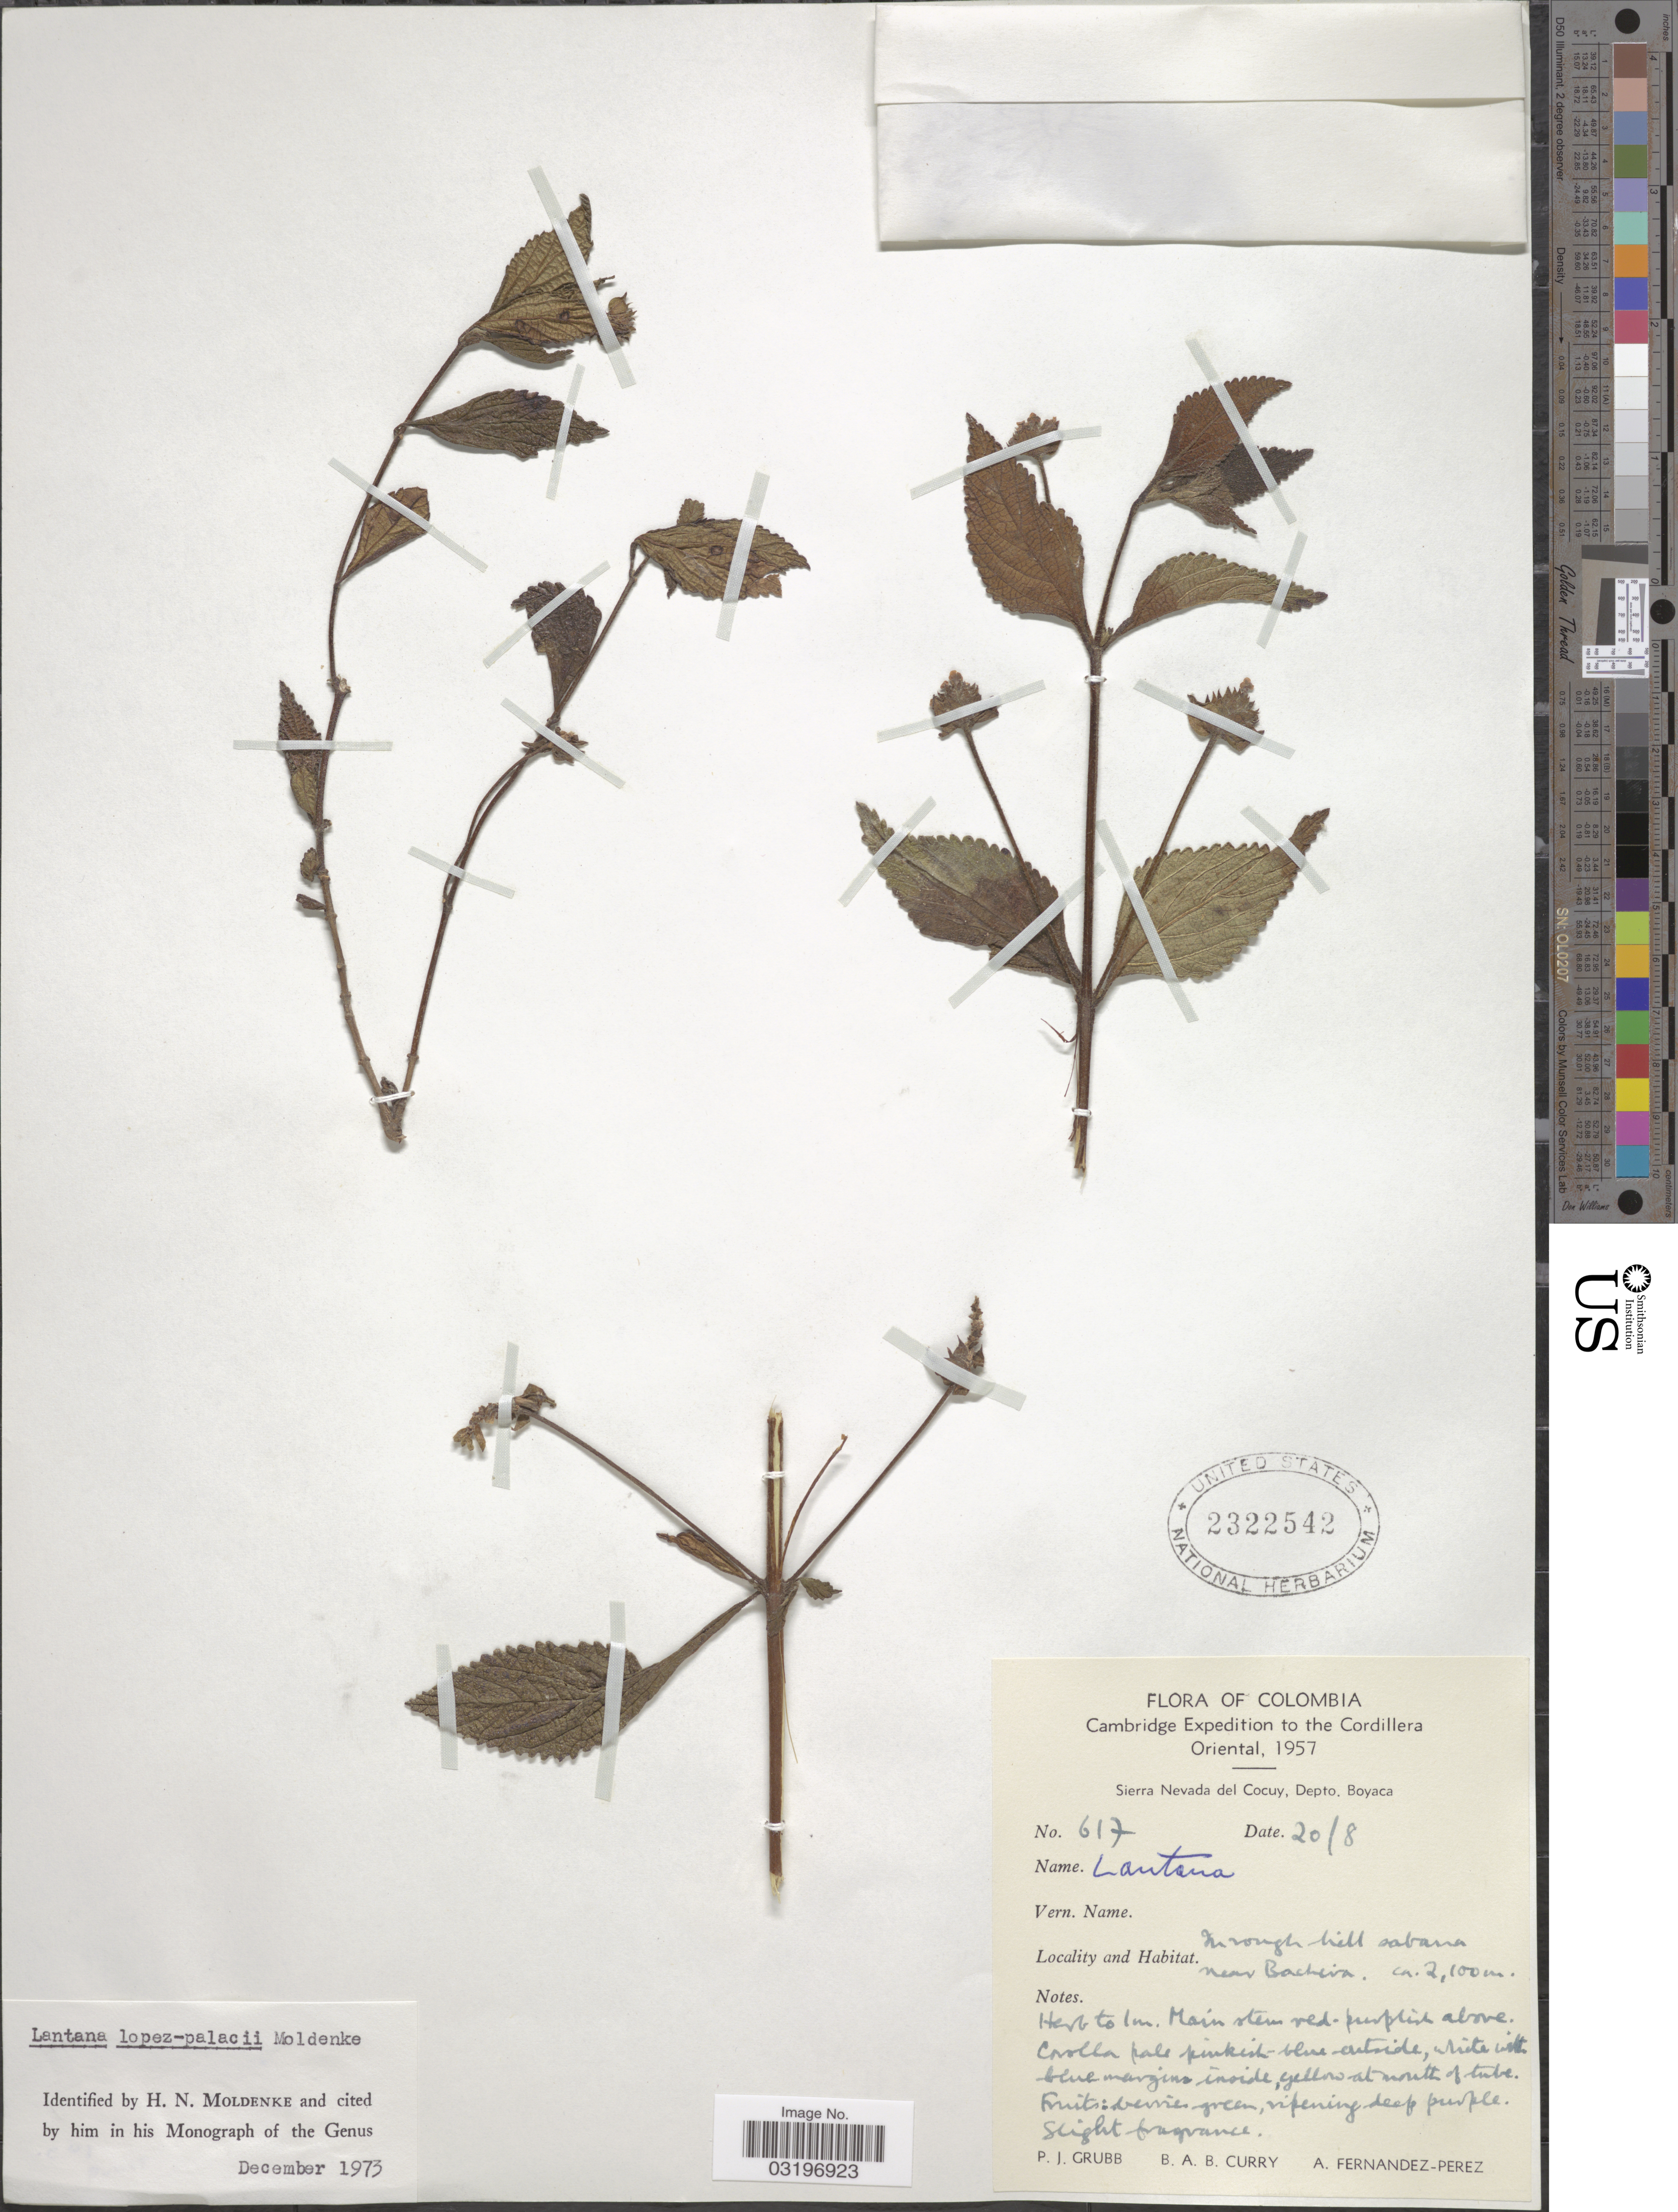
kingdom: Plantae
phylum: Tracheophyta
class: Magnoliopsida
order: Lamiales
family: Verbenaceae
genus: Lantana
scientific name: Lantana lopez-palacii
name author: Moldenke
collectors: P. J. Grubb, B. A. B. Curry & A. Fernández-Pérez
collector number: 617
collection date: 1957-08-20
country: Colombia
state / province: Boyacá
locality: Cordillera Oriental. Sierra Nevada del Cocuy, Depto. Boyaca. In rough hill sabana near Bachira.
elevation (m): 2100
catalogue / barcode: US 2322542